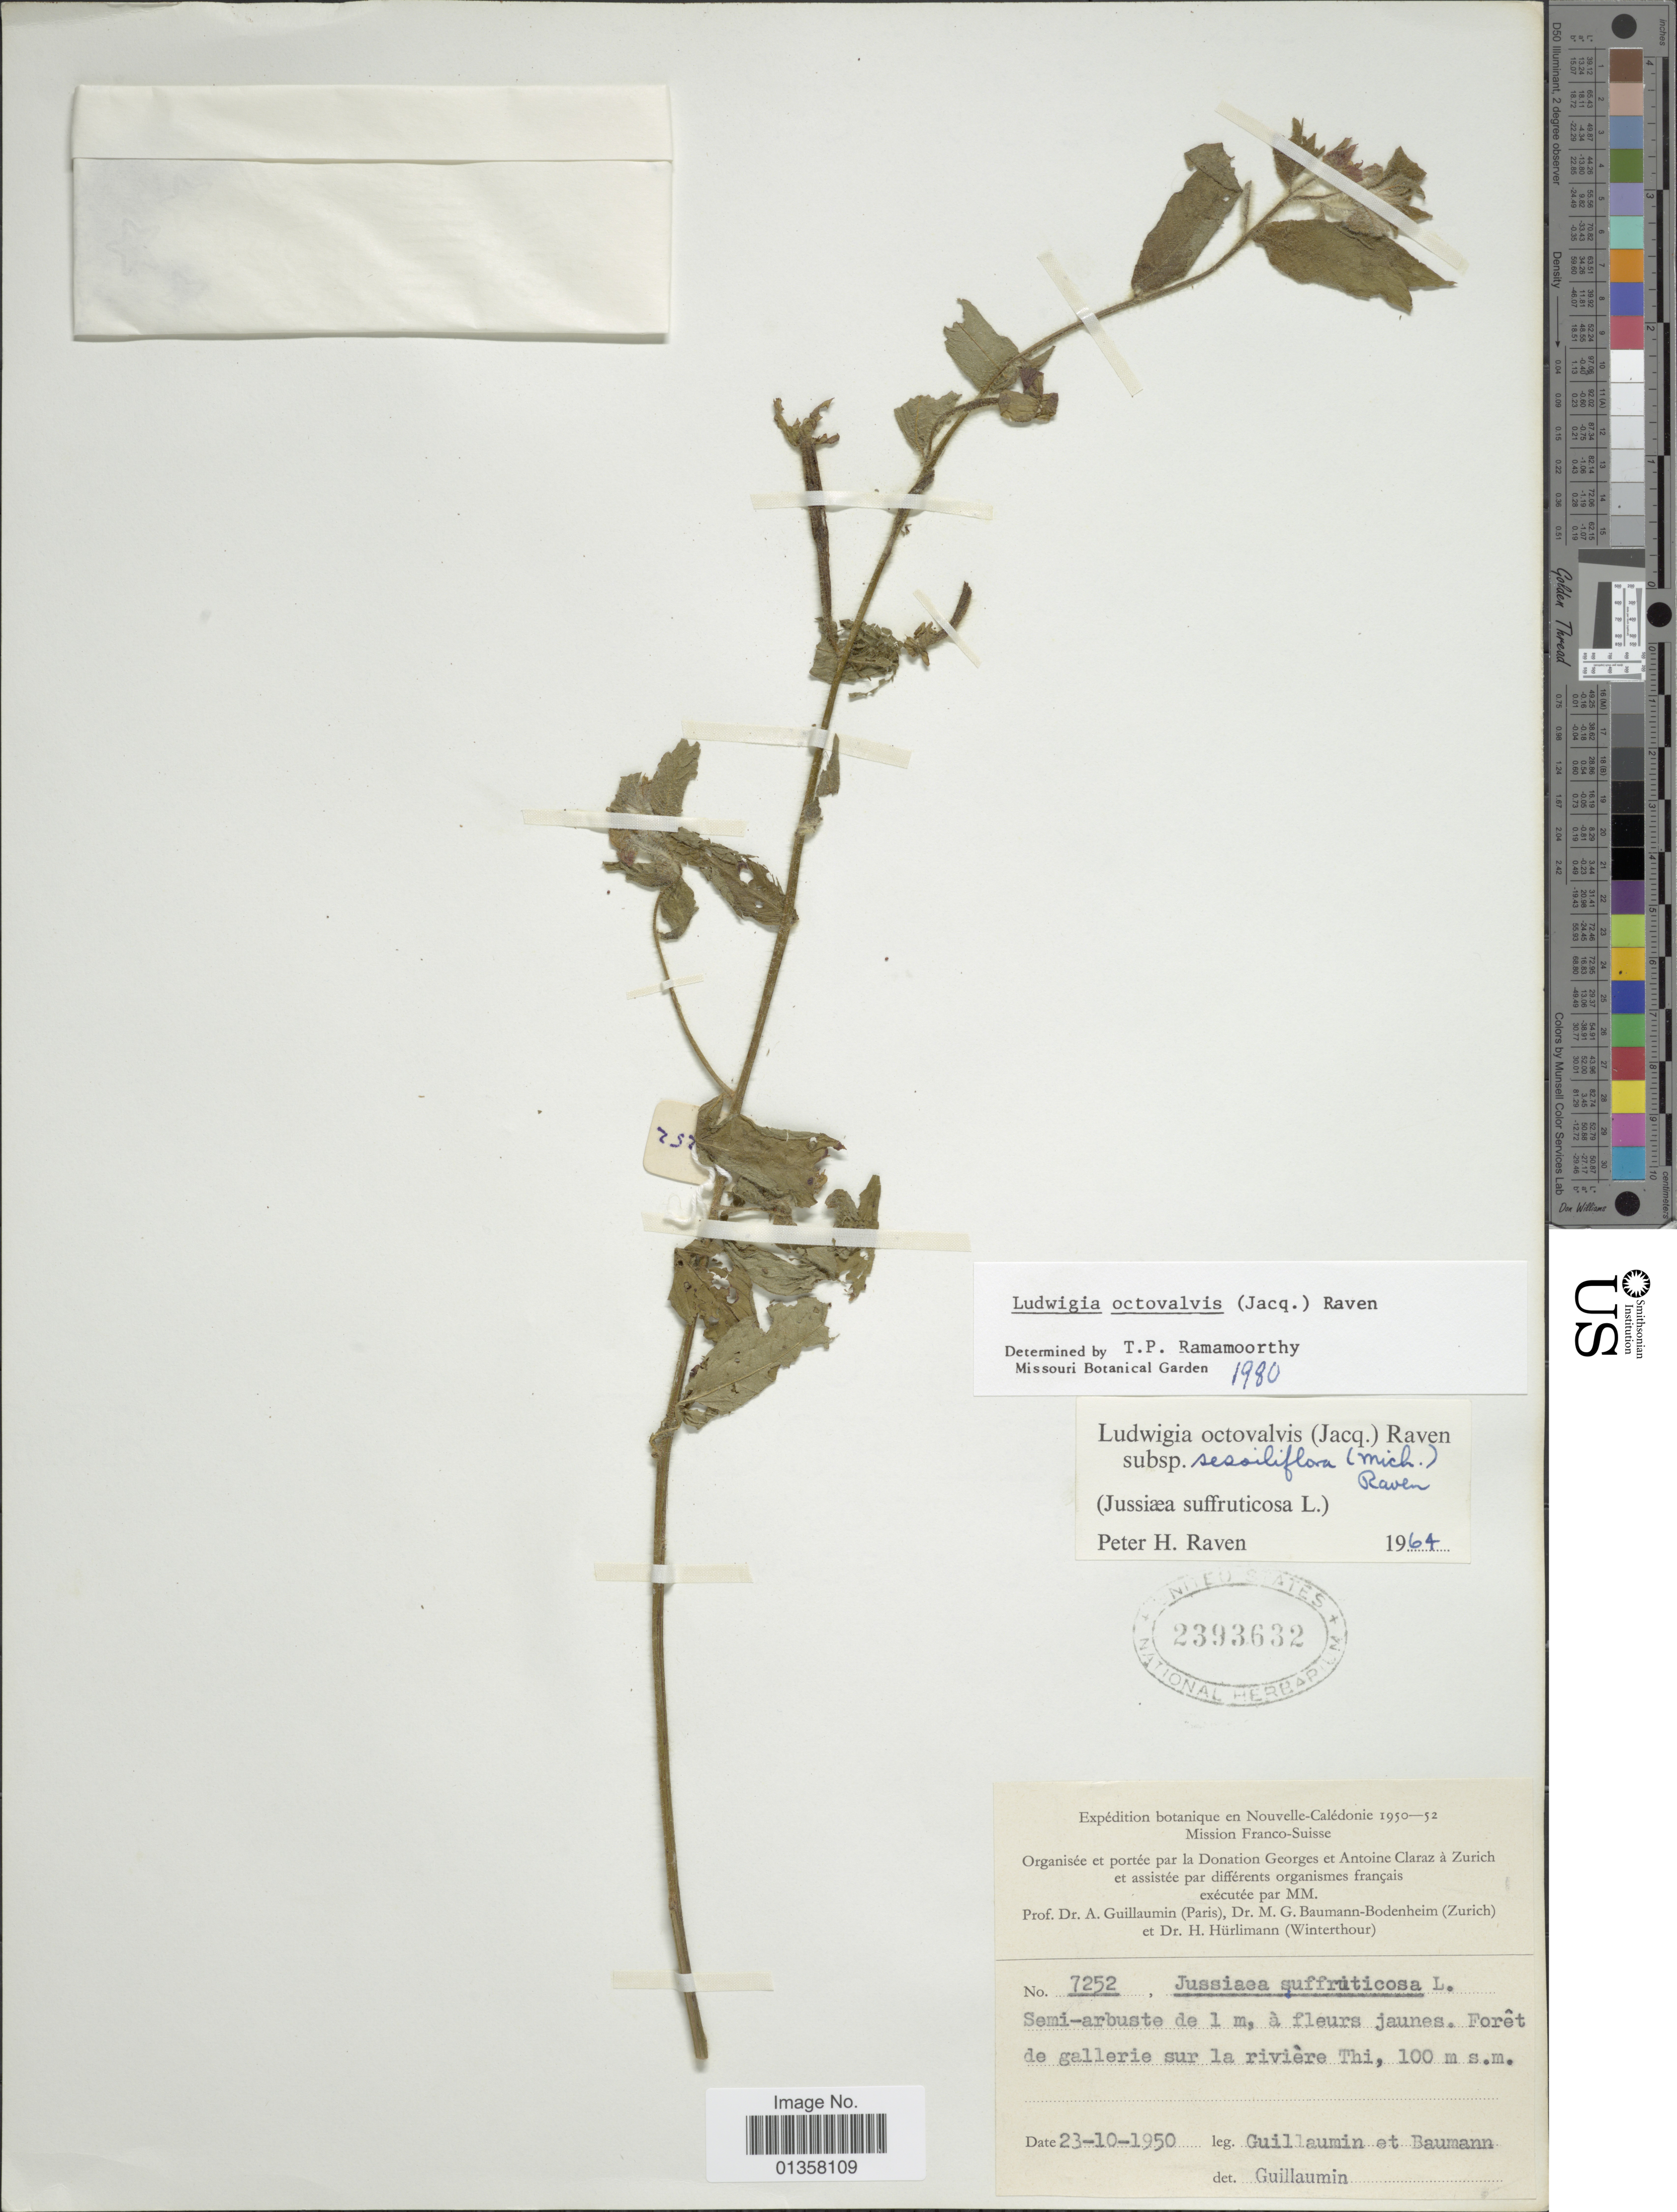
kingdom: Plantae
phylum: Tracheophyta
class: Magnoliopsida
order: Myrtales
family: Onagraceae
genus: Ludwigia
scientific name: Ludwigia octovalvis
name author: (Jacq.) P.H. Raven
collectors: -. Guillaumin & -. Baumann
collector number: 7252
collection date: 1950-10-23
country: New Caledonia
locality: Forêt de gallerie sur la rivière Thi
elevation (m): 100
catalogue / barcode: US 2393632